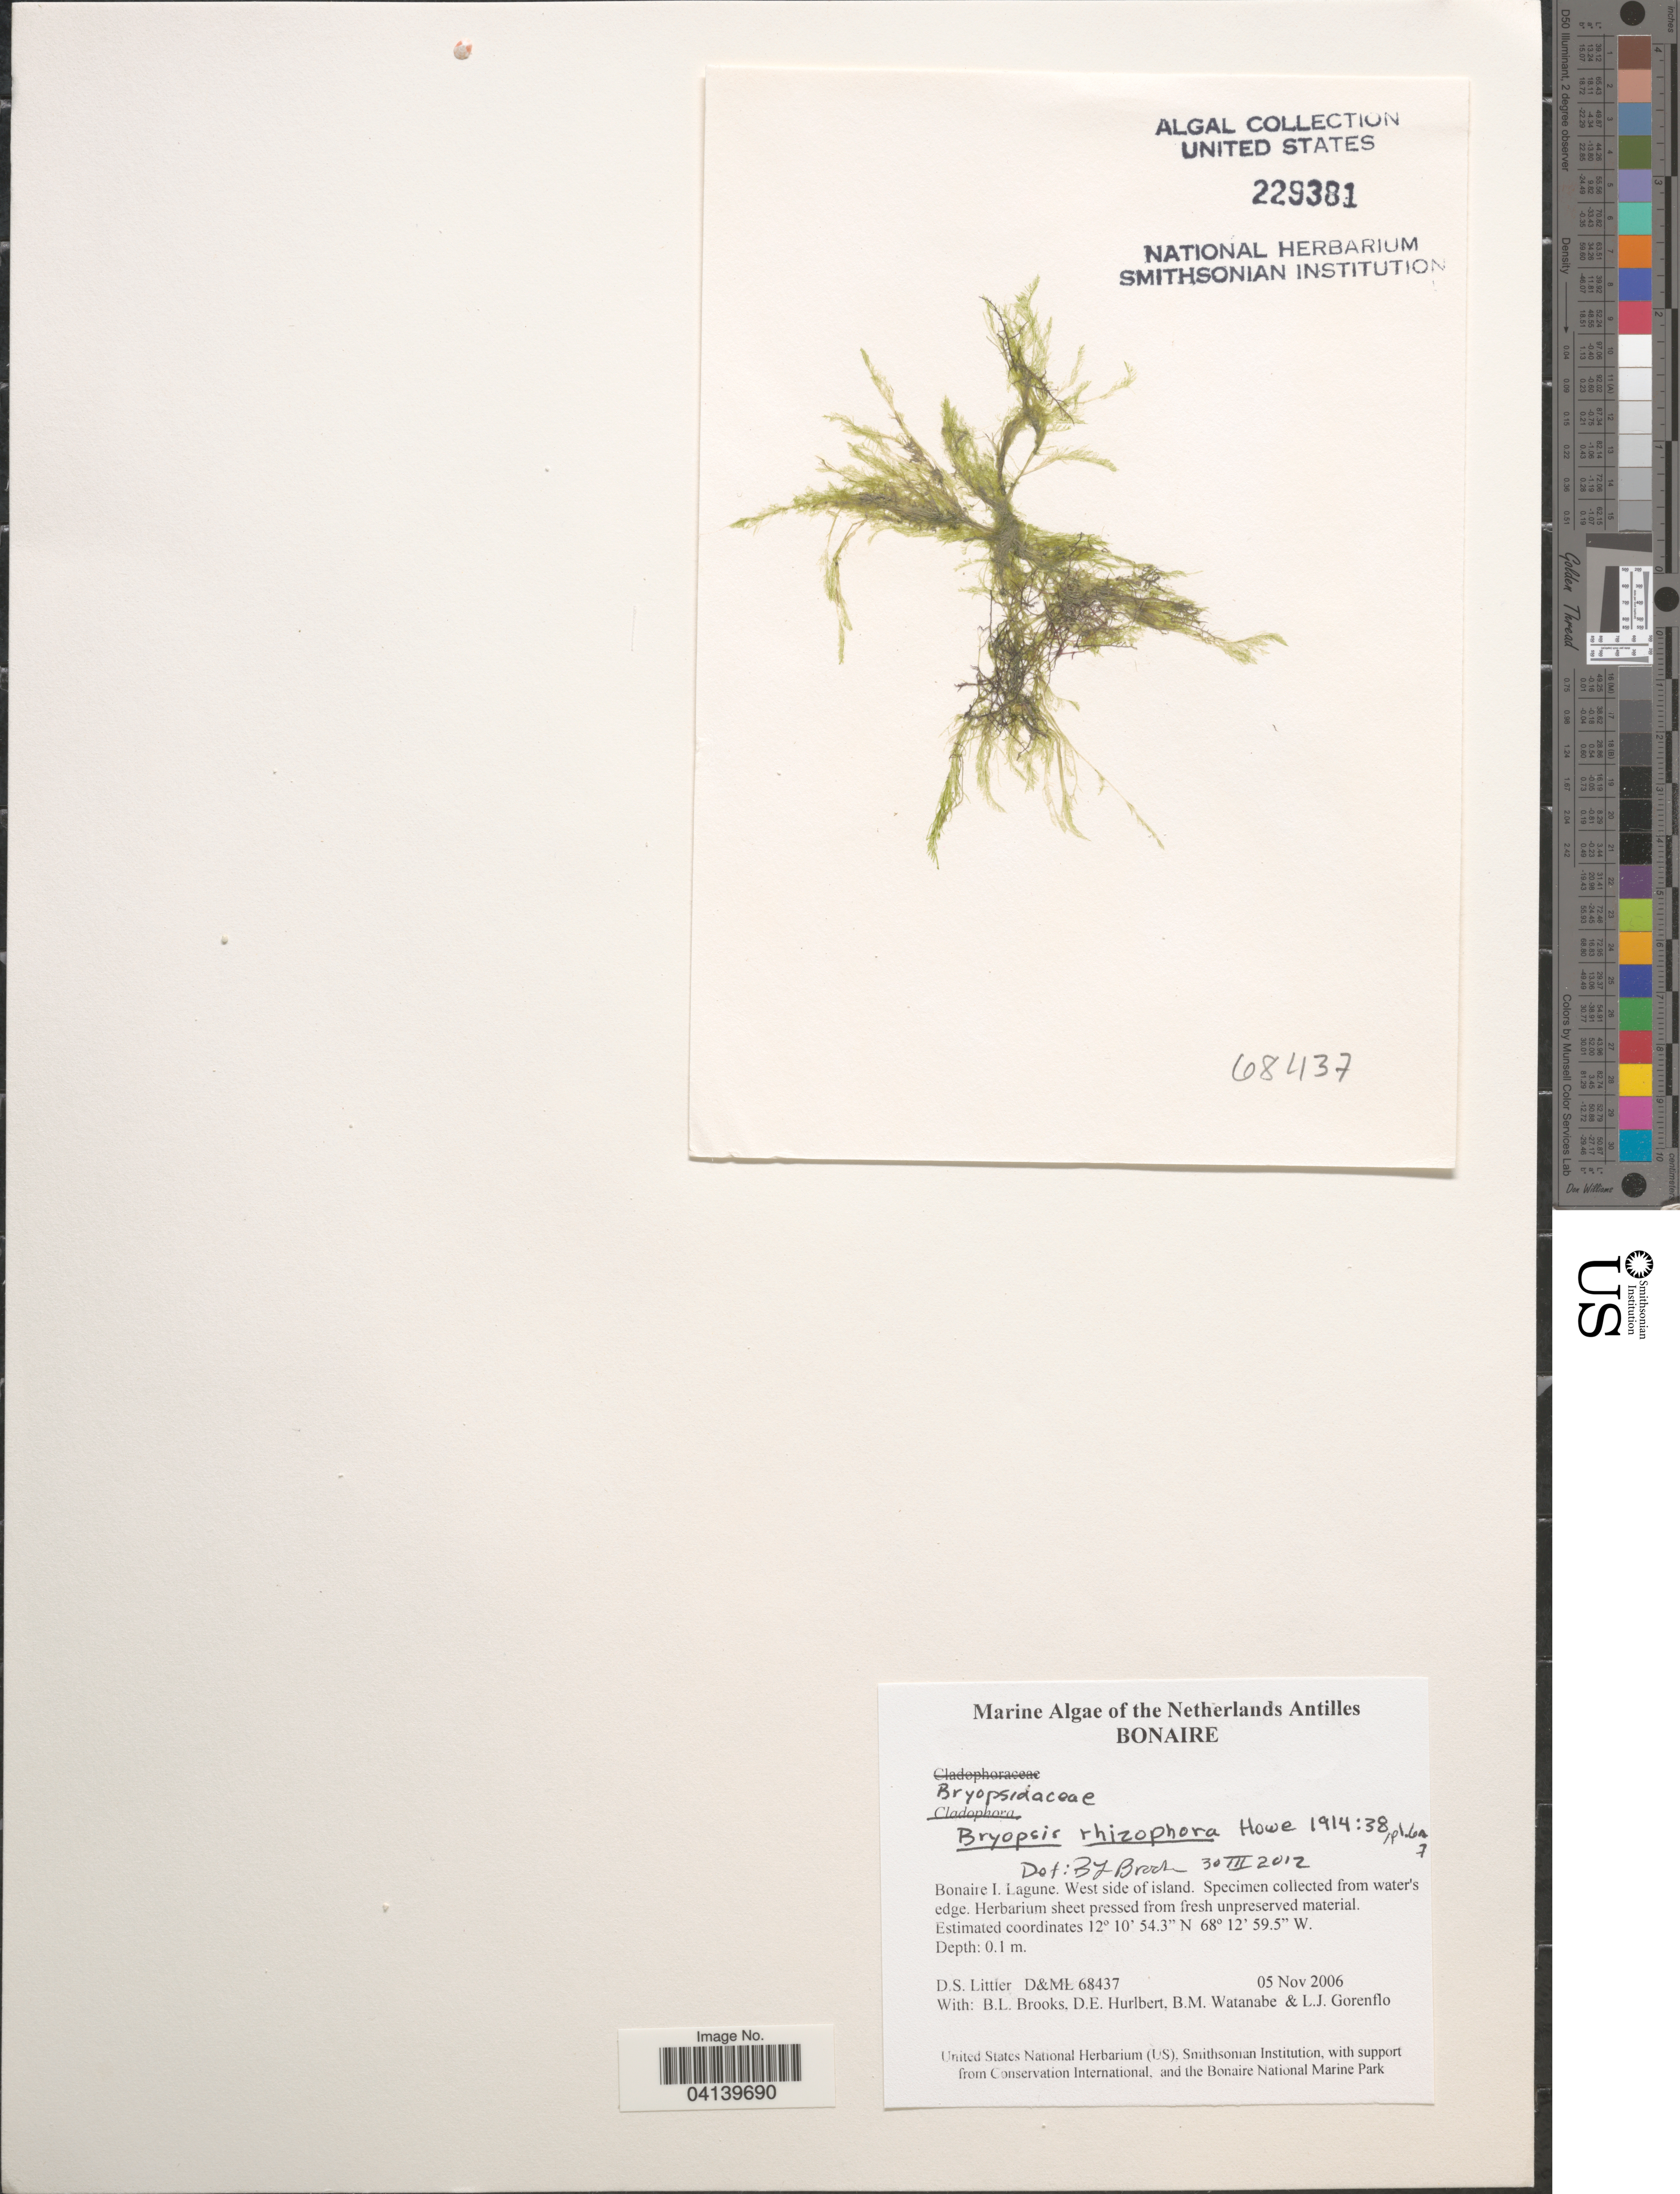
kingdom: Plantae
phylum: Chlorophyta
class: Ulvophyceae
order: Bryopsidales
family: Bryopsidaceae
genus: Bryopsis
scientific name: Bryopsis rhizophora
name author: M. Howe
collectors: D. S. Littler, B. Brooks, D. Hurlbert, B. Watanabe & L. Gorenflo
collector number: D&ML 68437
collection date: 2006-11-05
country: Netherlands Antilles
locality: Bonaire. Bonaire I. Lagune. West side of island.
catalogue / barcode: US 229381